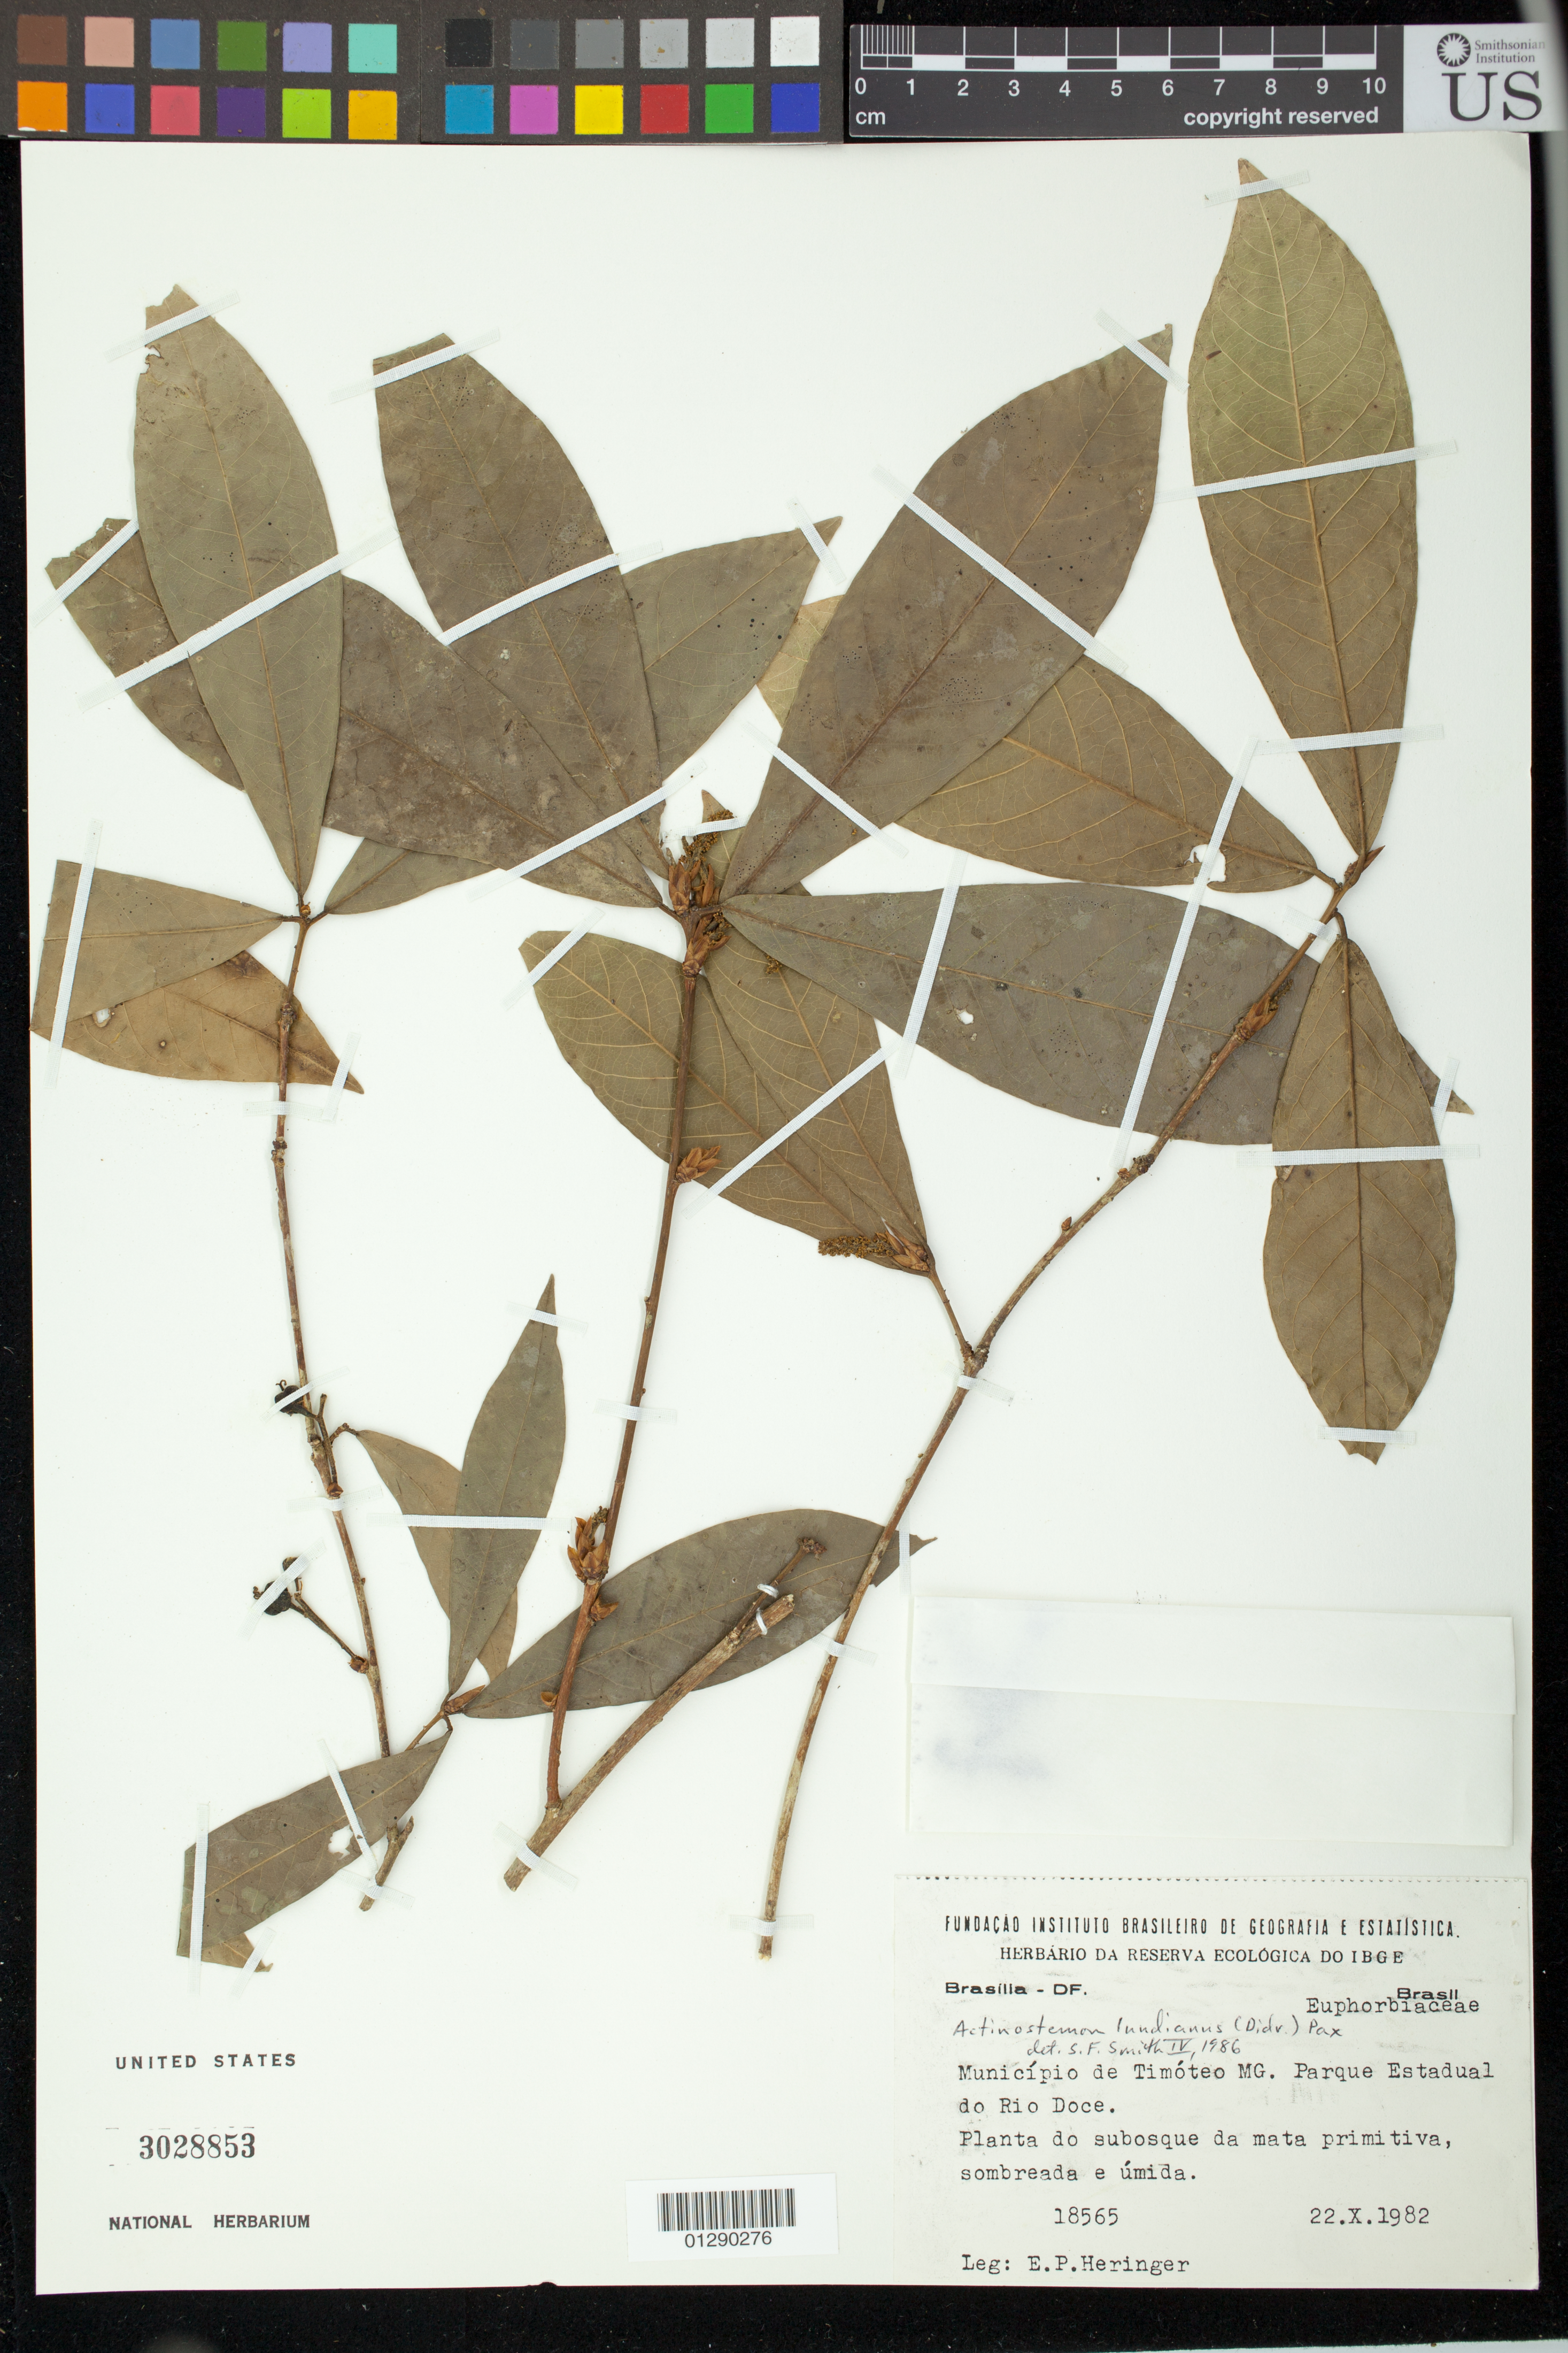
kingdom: Plantae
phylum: Tracheophyta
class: Magnoliopsida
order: Malpighiales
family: Euphorbiaceae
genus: Actinostemon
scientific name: Actinostemon lundianus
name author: (Didr.) Pax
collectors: E. P. Heringer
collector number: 18565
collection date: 1982-10-22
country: Brazil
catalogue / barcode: US 3028853